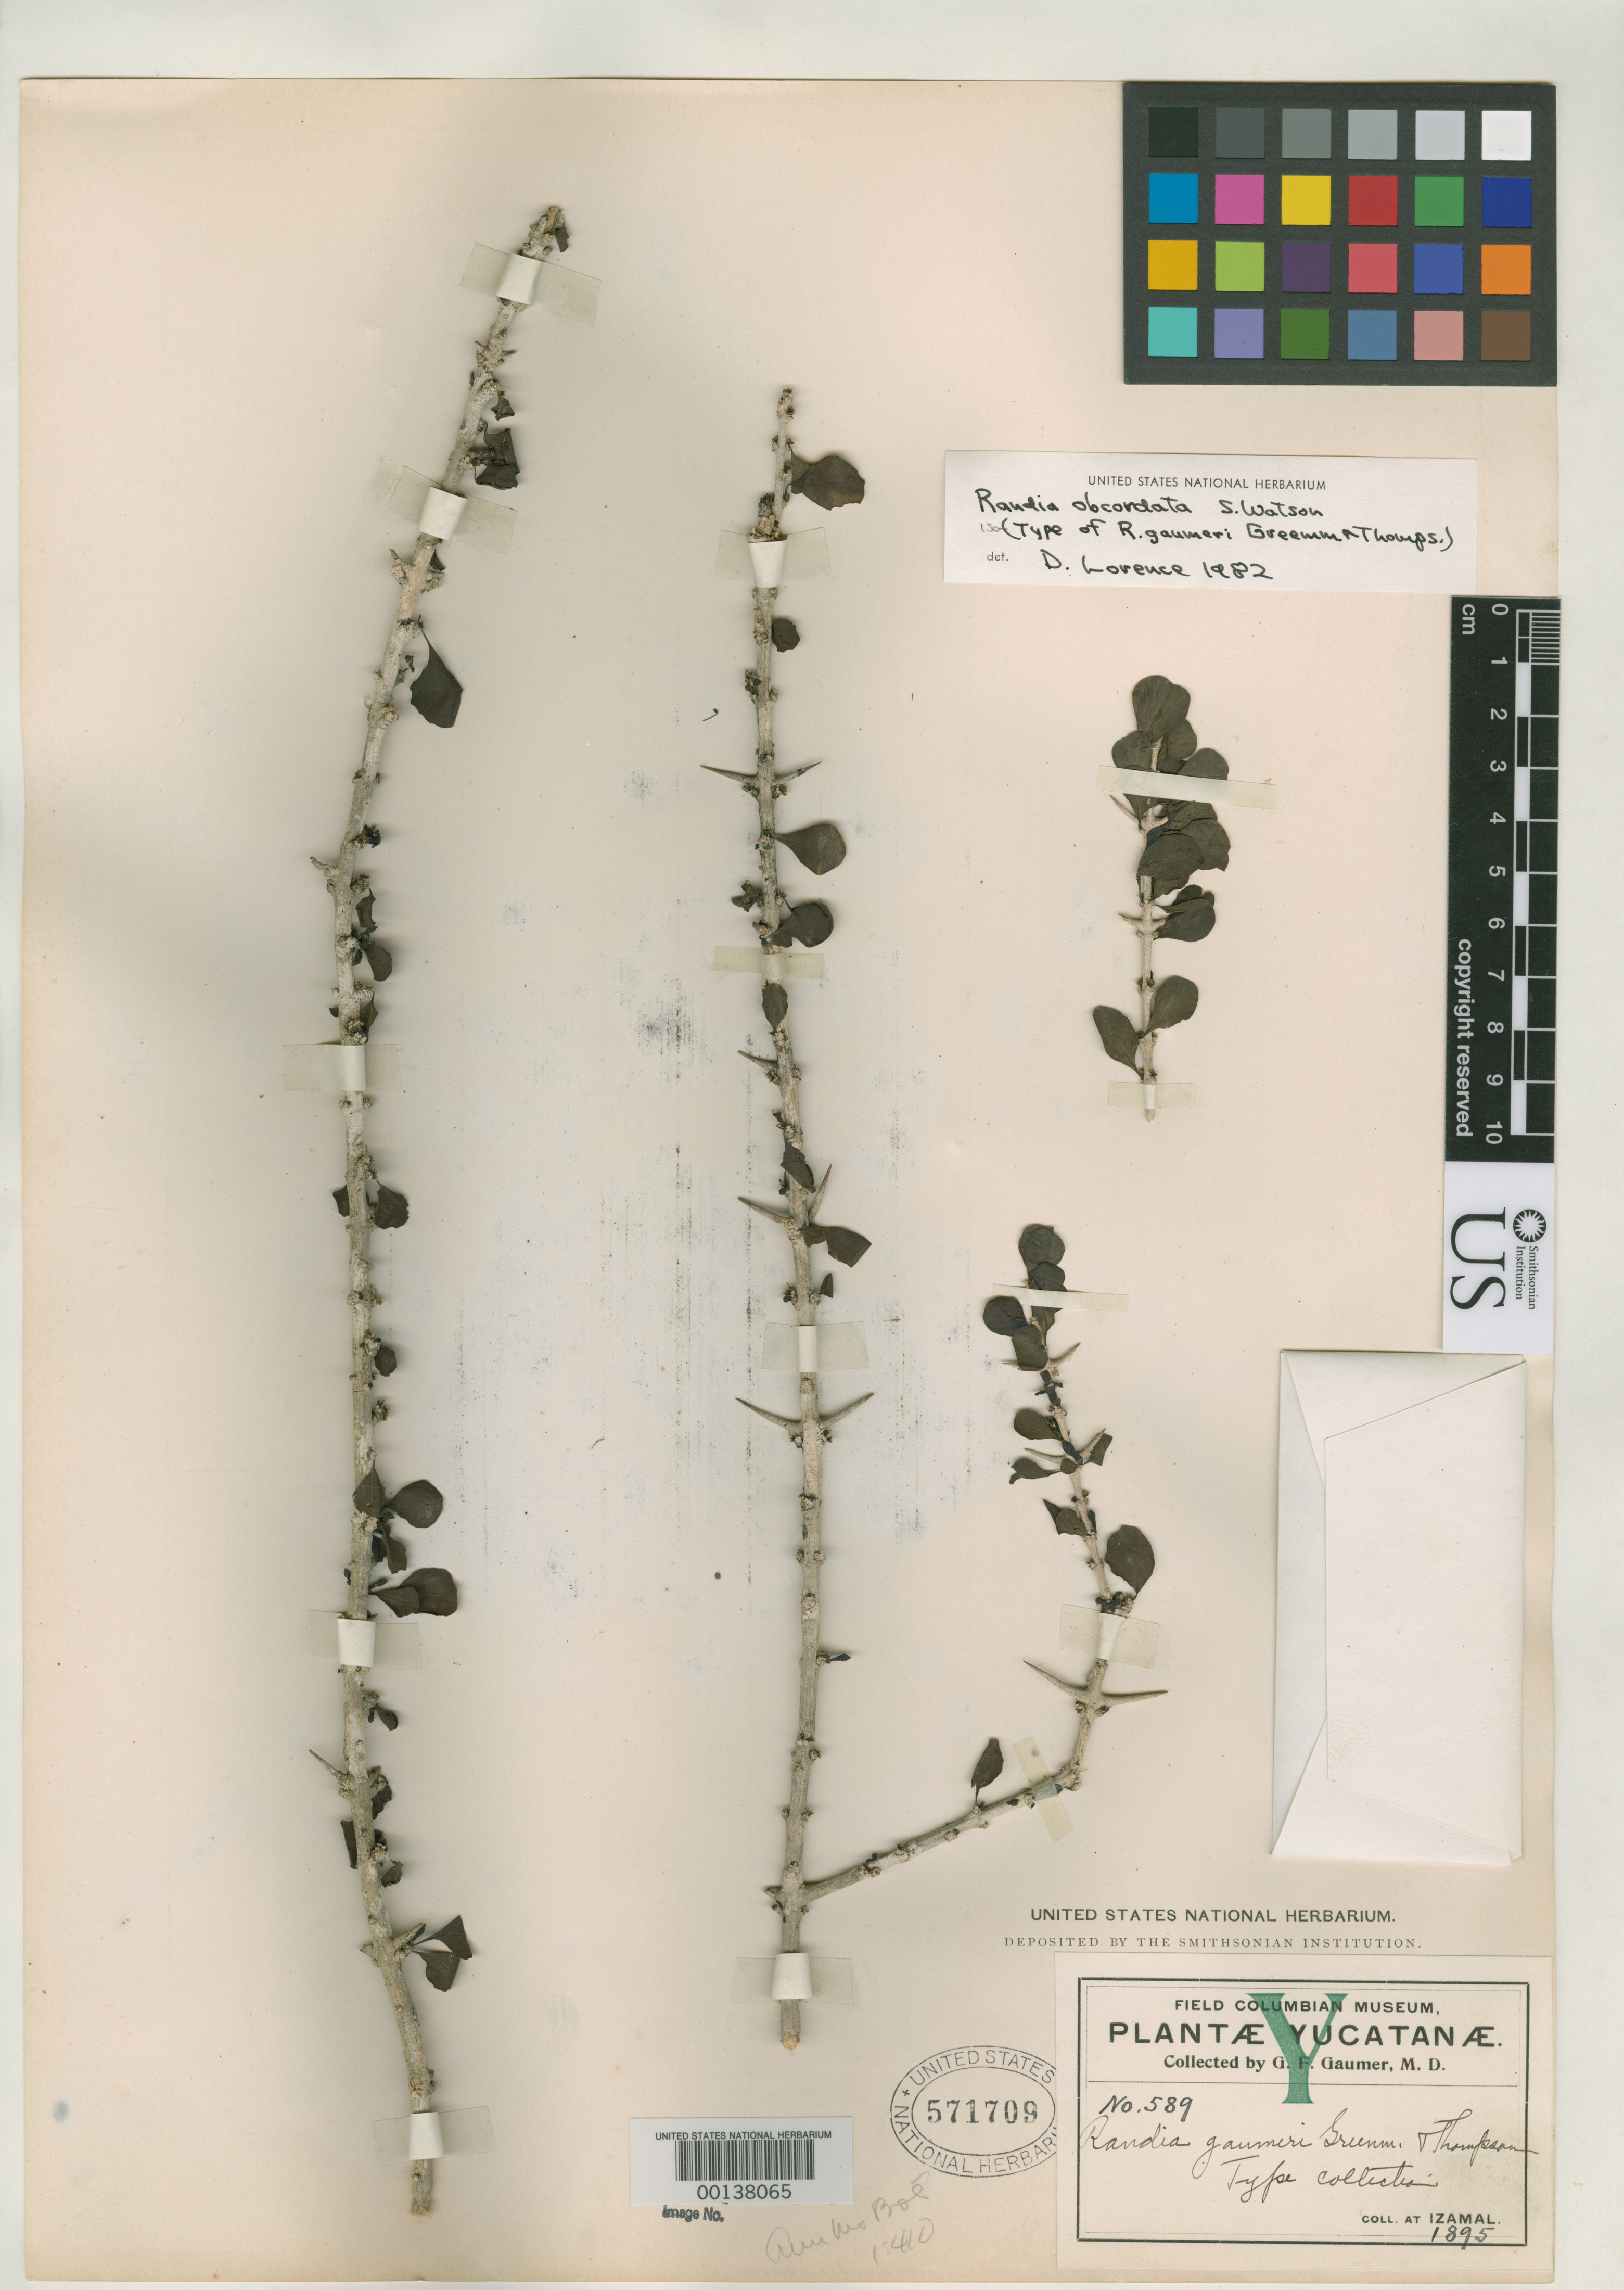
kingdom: Plantae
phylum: Tracheophyta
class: Magnoliopsida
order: Gentianales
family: Rubiaceae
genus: Randia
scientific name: Randia gaumeri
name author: Greenm. & C.H. Thomps.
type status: Type Fragment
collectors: G. F. Gaumer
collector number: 589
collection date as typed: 1895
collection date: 1895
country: Mexico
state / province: Yucatán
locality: At Izamal.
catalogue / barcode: US 571709